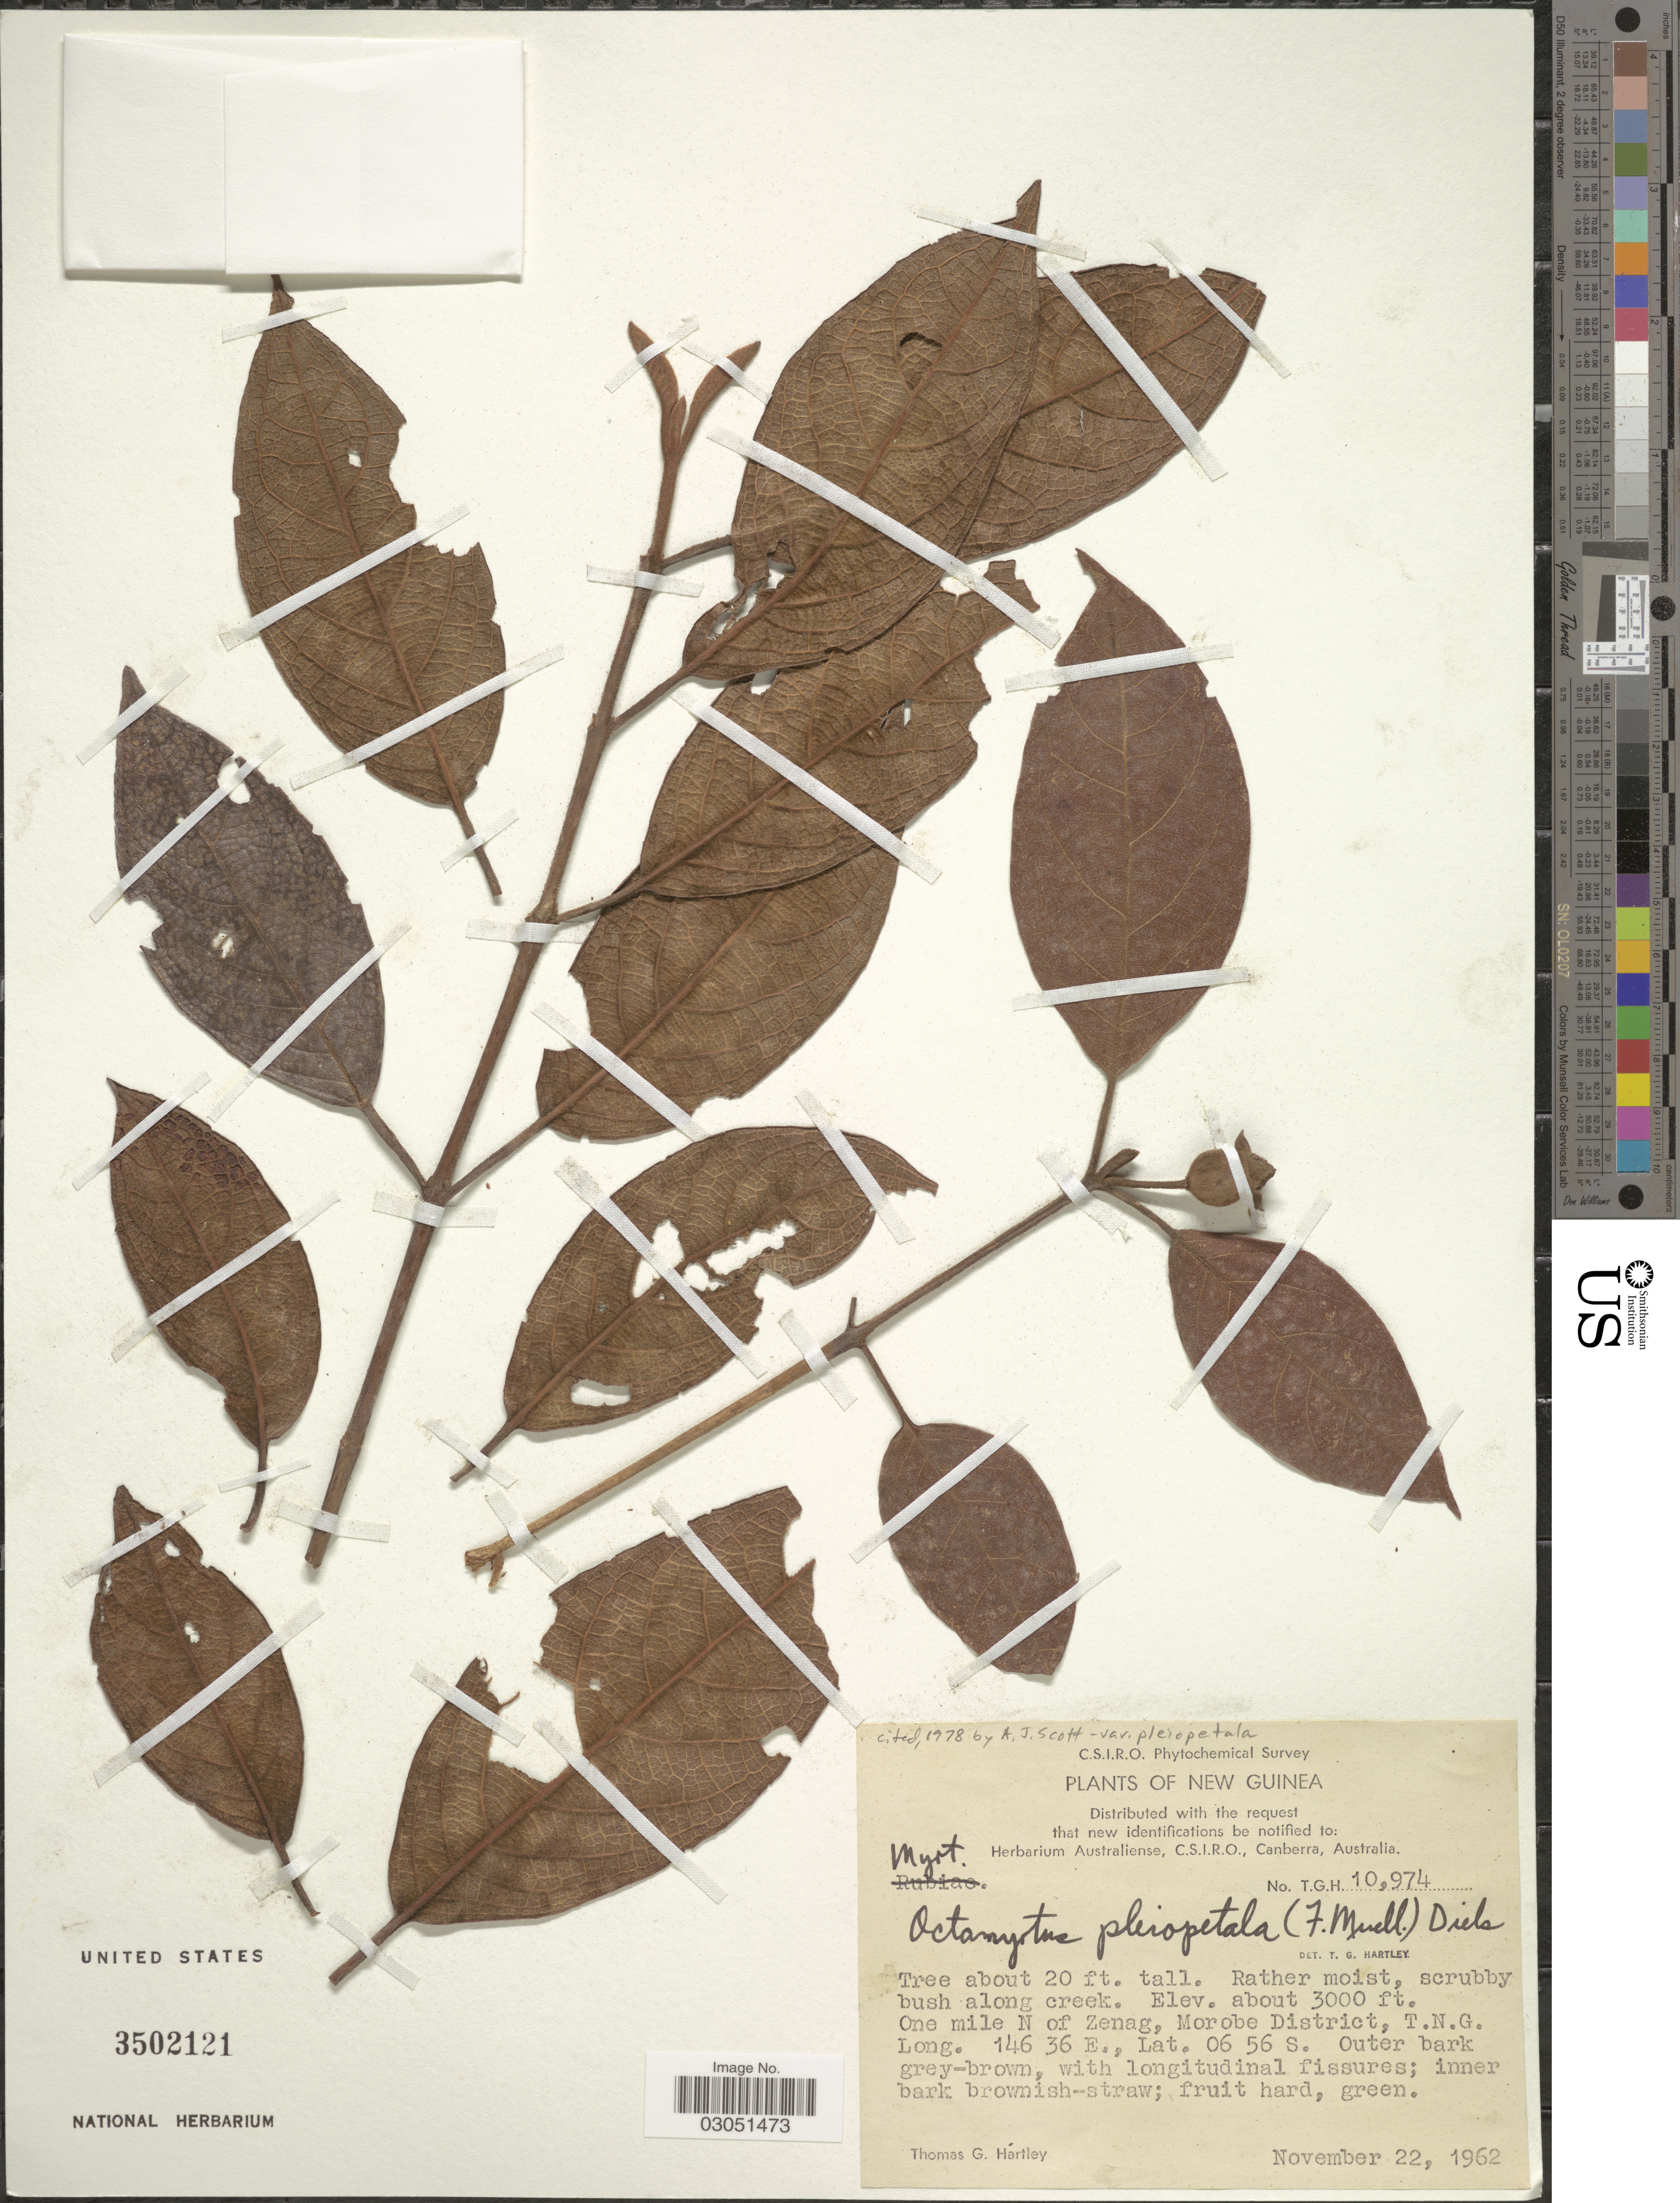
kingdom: Plantae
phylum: Tracheophyta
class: Magnoliopsida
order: Myrtales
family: Myrtaceae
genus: Octamyrtus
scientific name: Octamyrtus pleiopetala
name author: Diels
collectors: T. Hartley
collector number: T.G.H.10,974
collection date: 1962-11-22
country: Papua New Guinea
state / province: Morobe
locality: New Guinea, One mile N of Zenag, Morobe District, T.N.G.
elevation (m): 914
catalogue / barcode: US 3502121